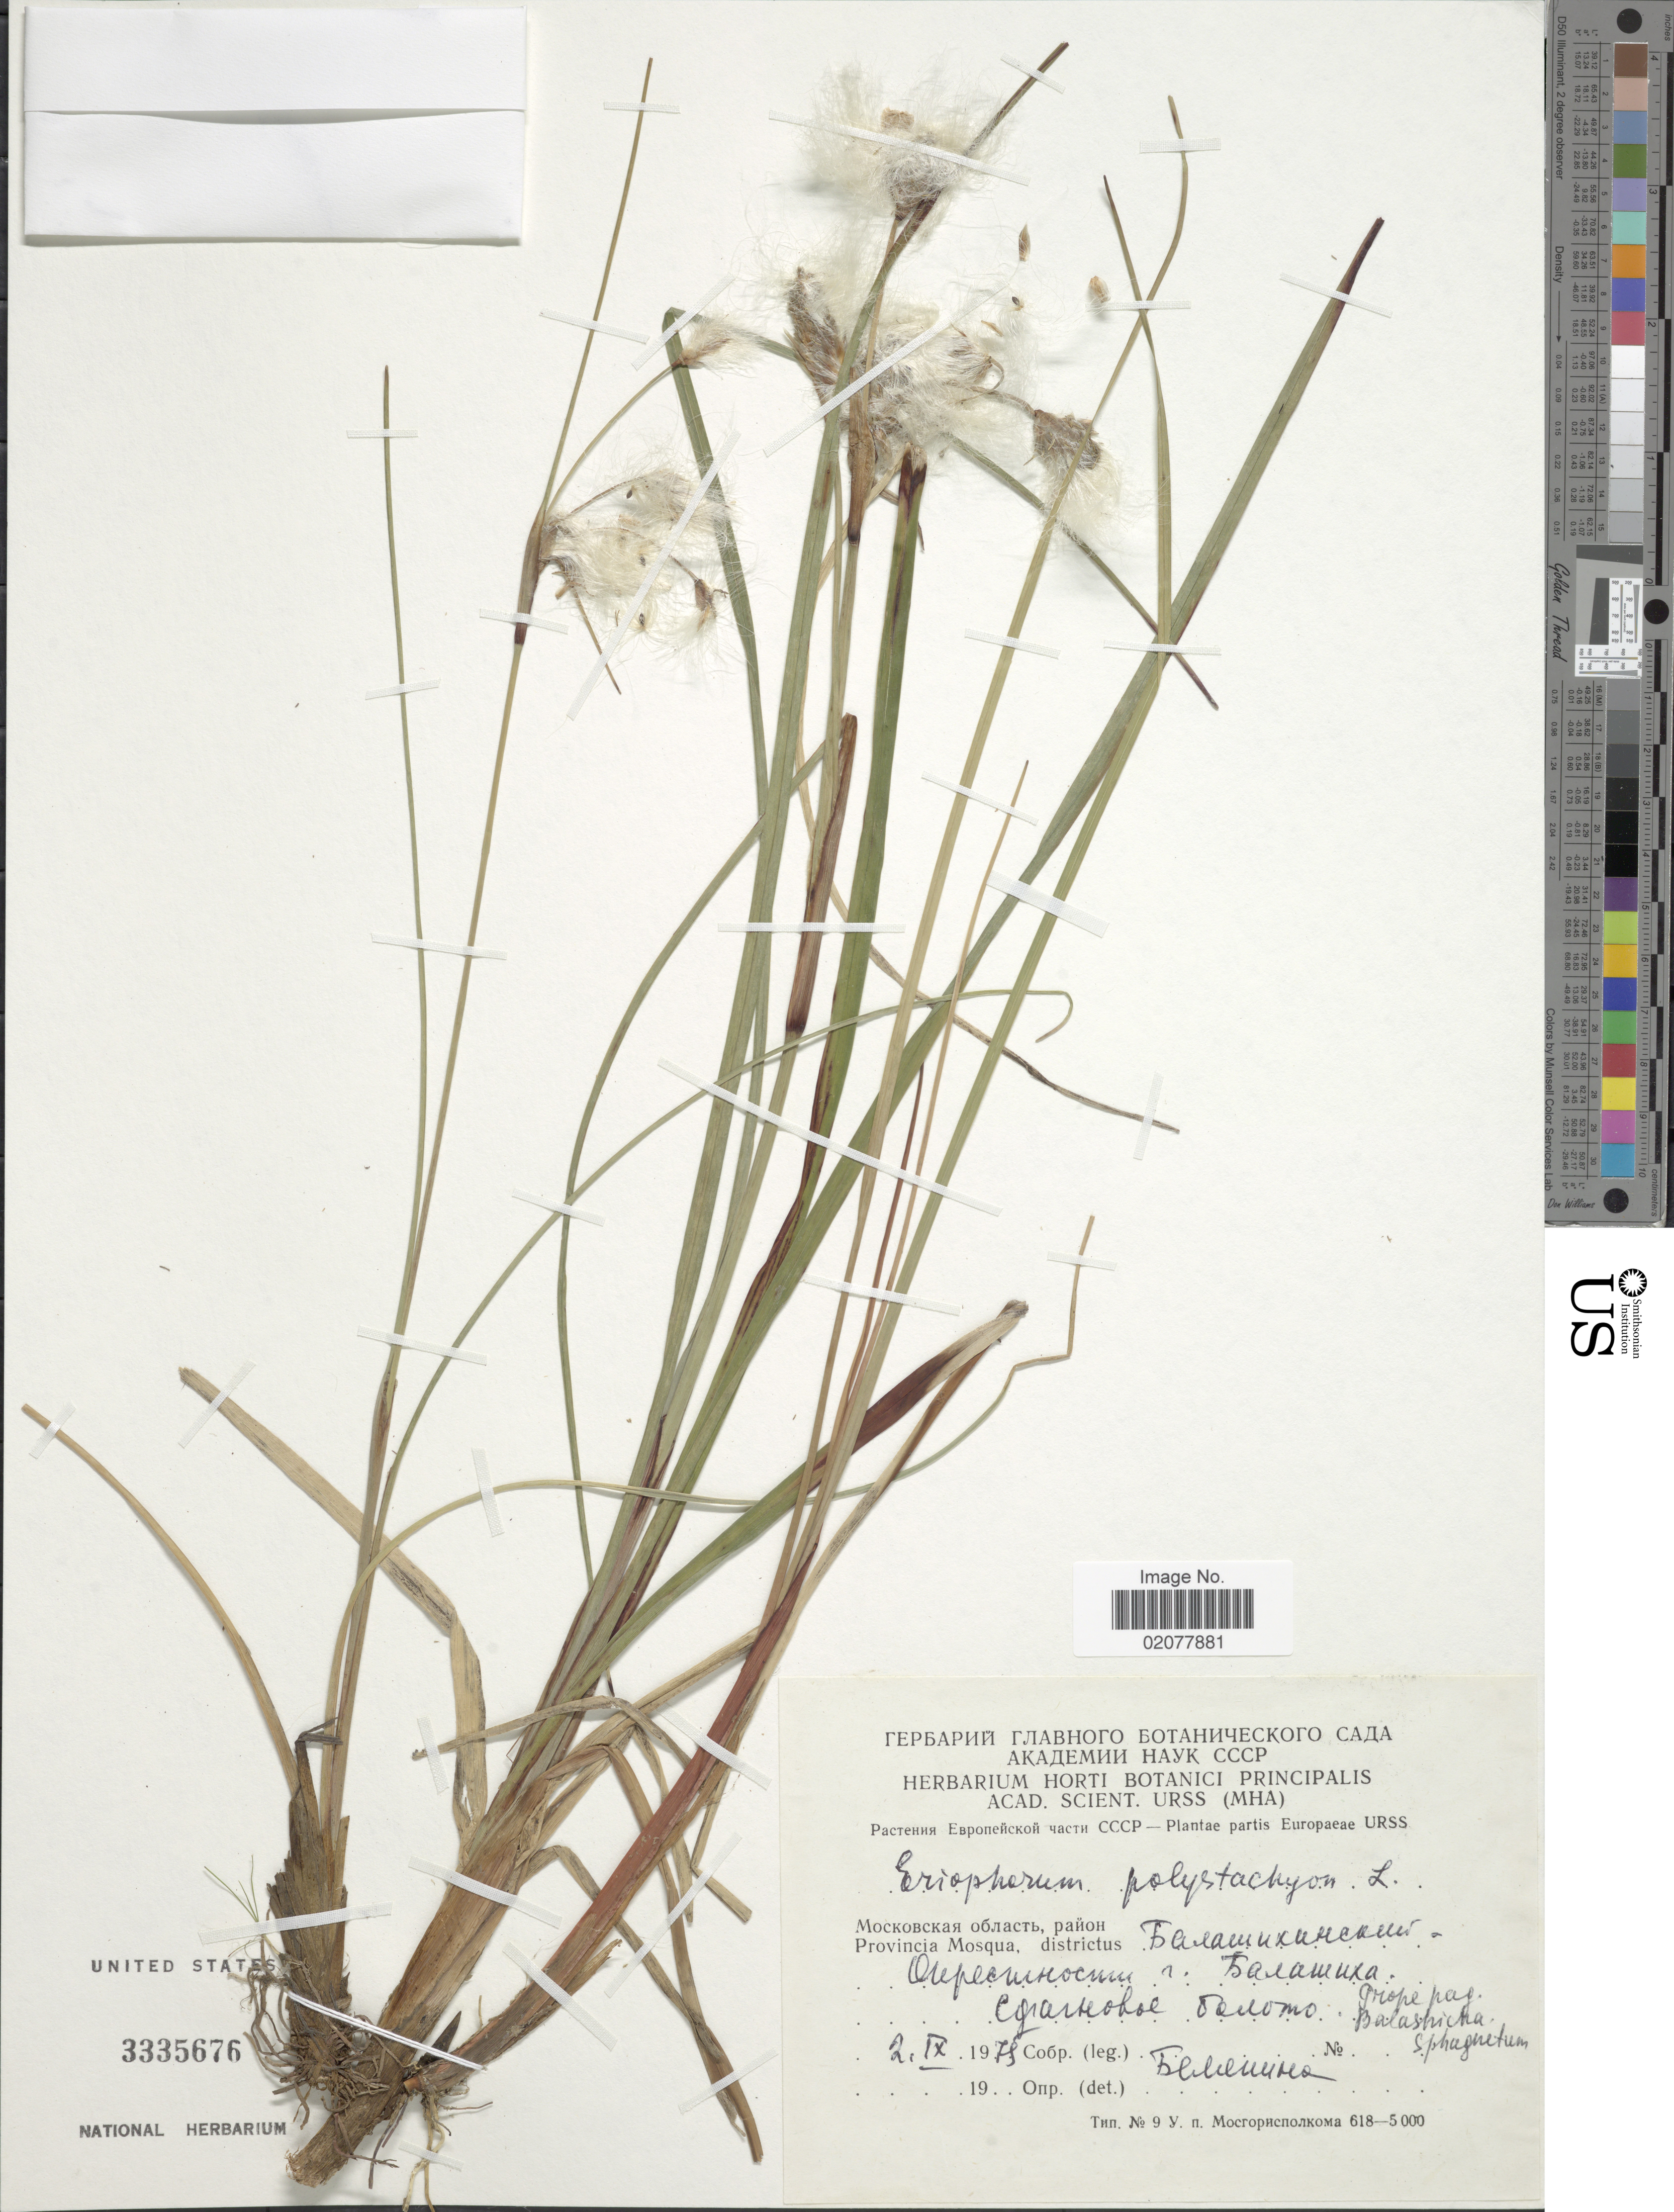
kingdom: Plantae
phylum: Tracheophyta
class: Liliopsida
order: Poales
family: Cyperaceae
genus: Eriophorum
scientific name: Eriophorum angustifolium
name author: Honck.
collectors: Belyanina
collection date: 1975-09-02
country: Russian Federation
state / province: Moscow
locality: Vicinity of Balashikha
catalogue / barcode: US 3335676